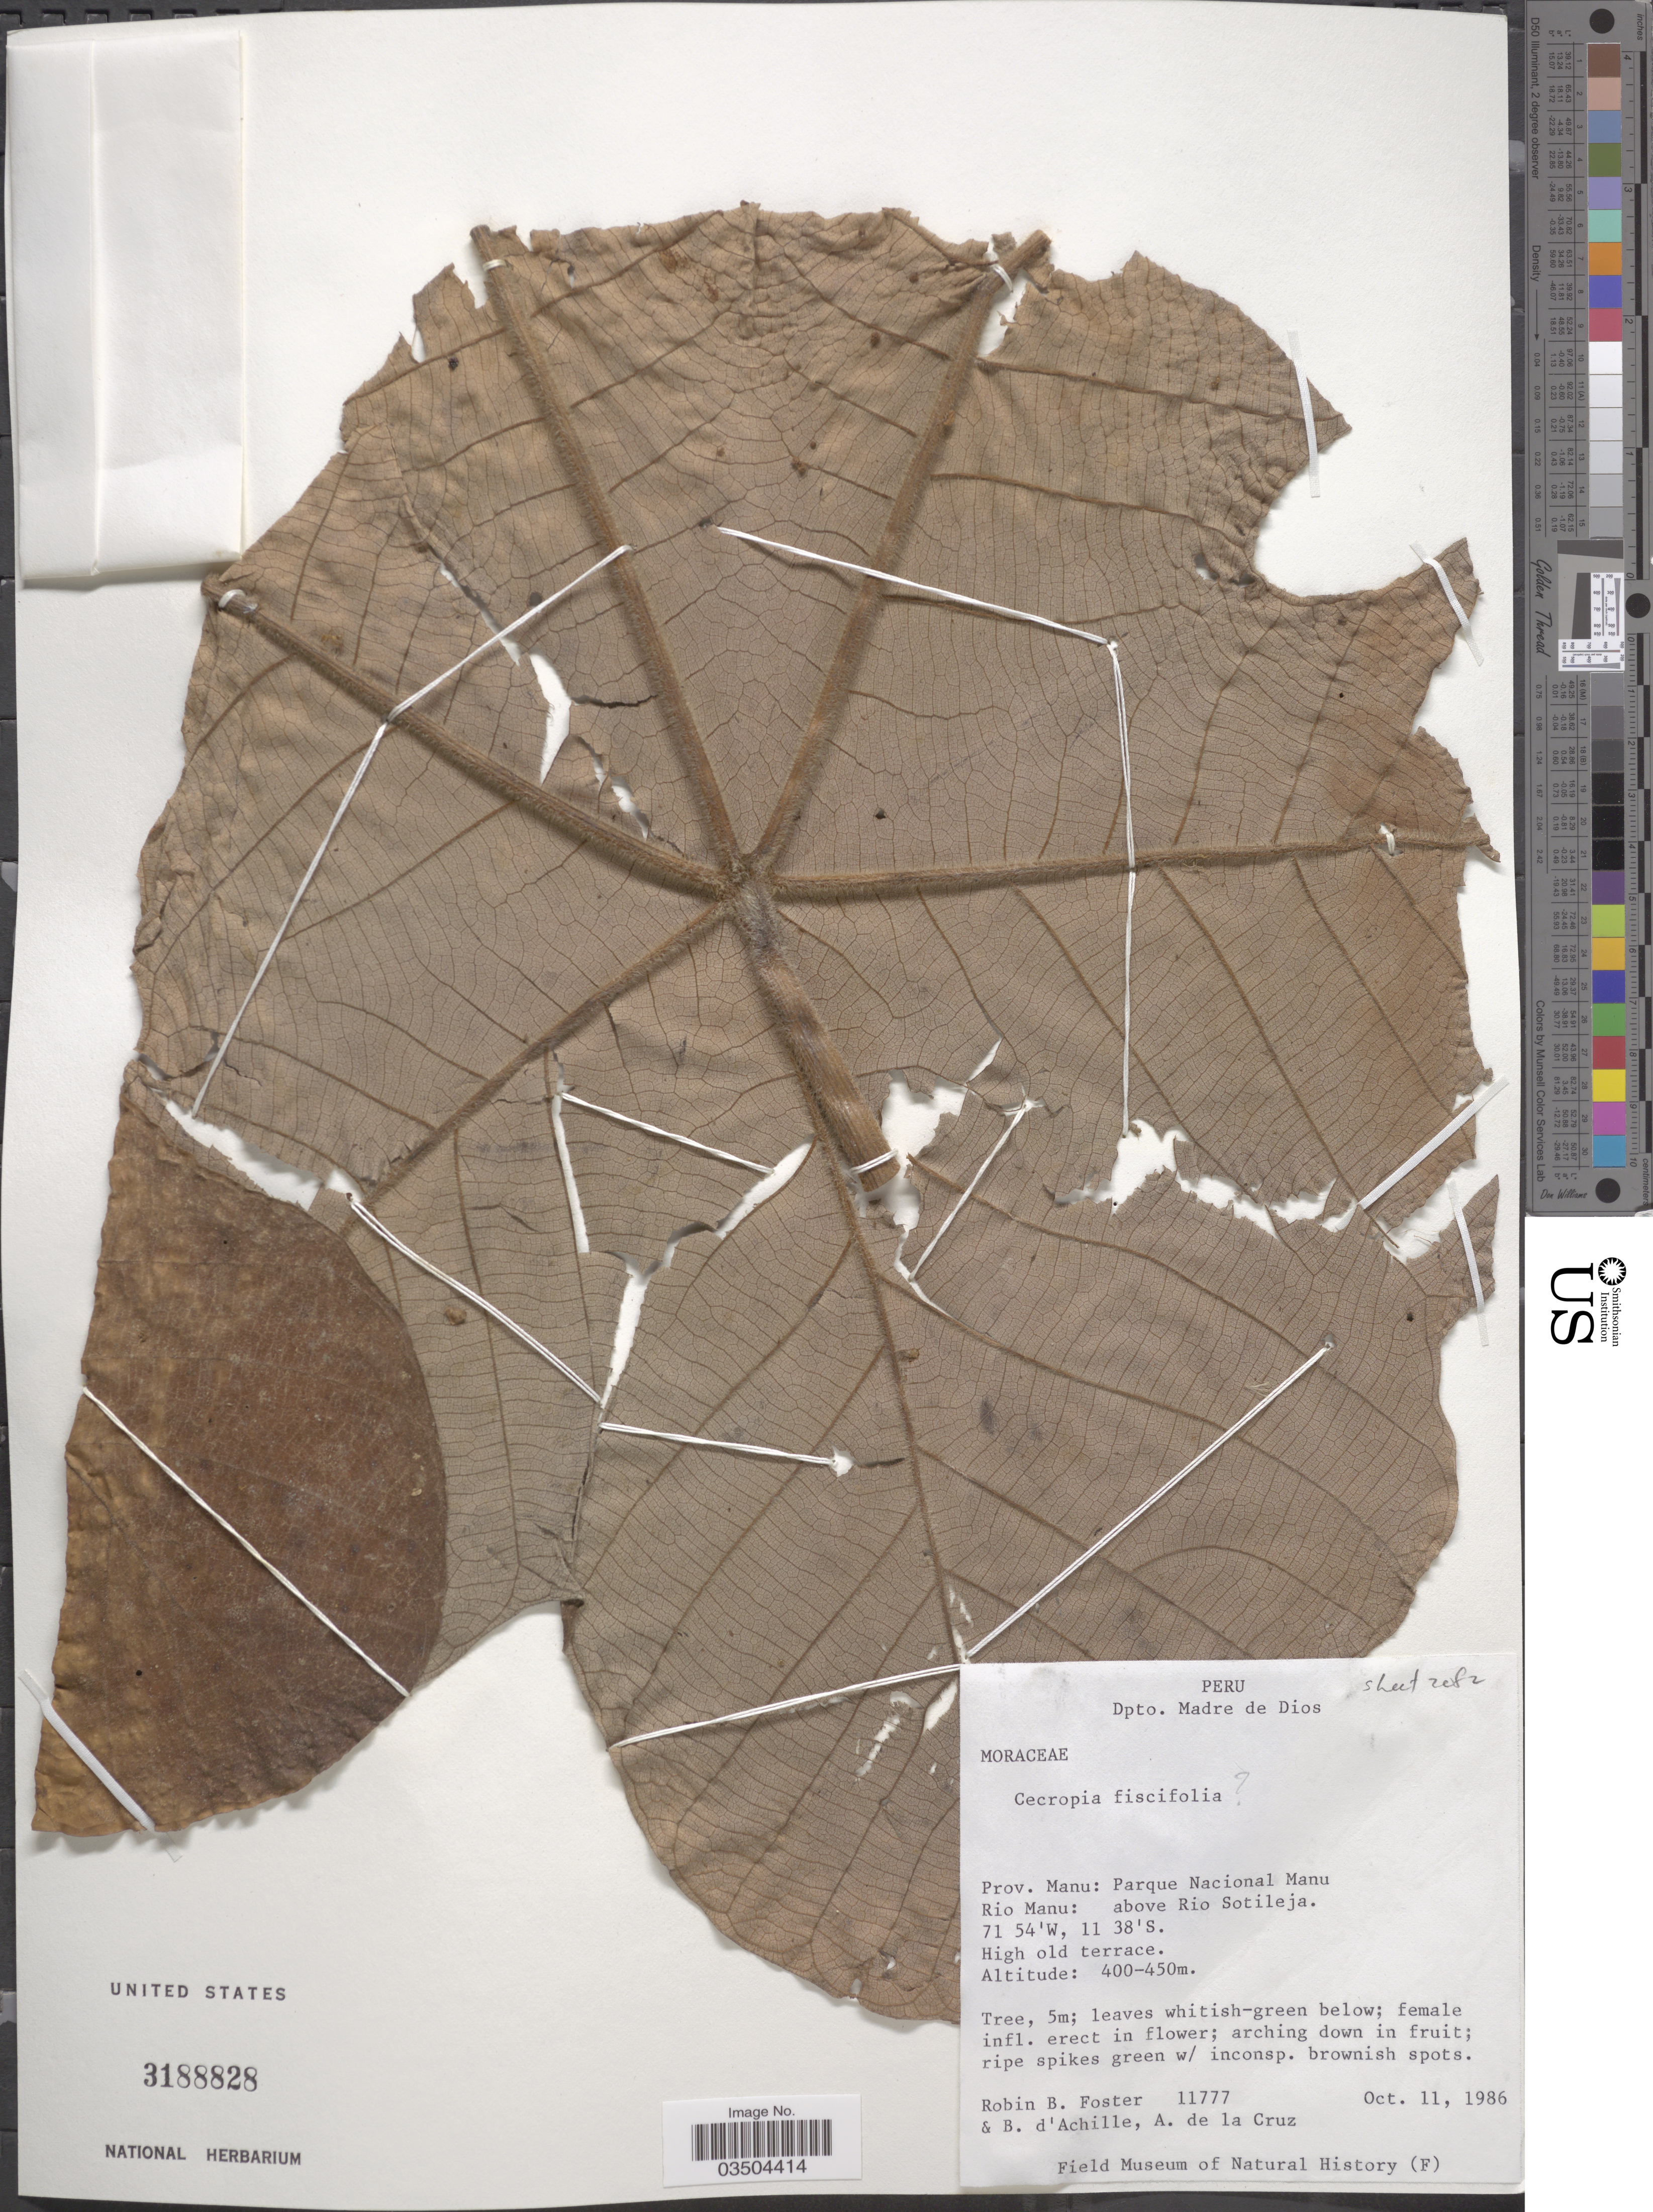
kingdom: Plantae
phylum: Tracheophyta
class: Magnoliopsida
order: Rosales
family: Urticaceae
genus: Cecropia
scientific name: Cecropia ficifolia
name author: Snethlage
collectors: R. B. Foster, B. d'Achille & A. de la Cruz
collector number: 11777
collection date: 1986-10-11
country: Peru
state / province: Madre de Dios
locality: Dpto. Madre de Dios. Prov. Manu: Parque Nacional Manu. Rio Manu: above Rio Sotileja.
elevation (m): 400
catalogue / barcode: US 3188828